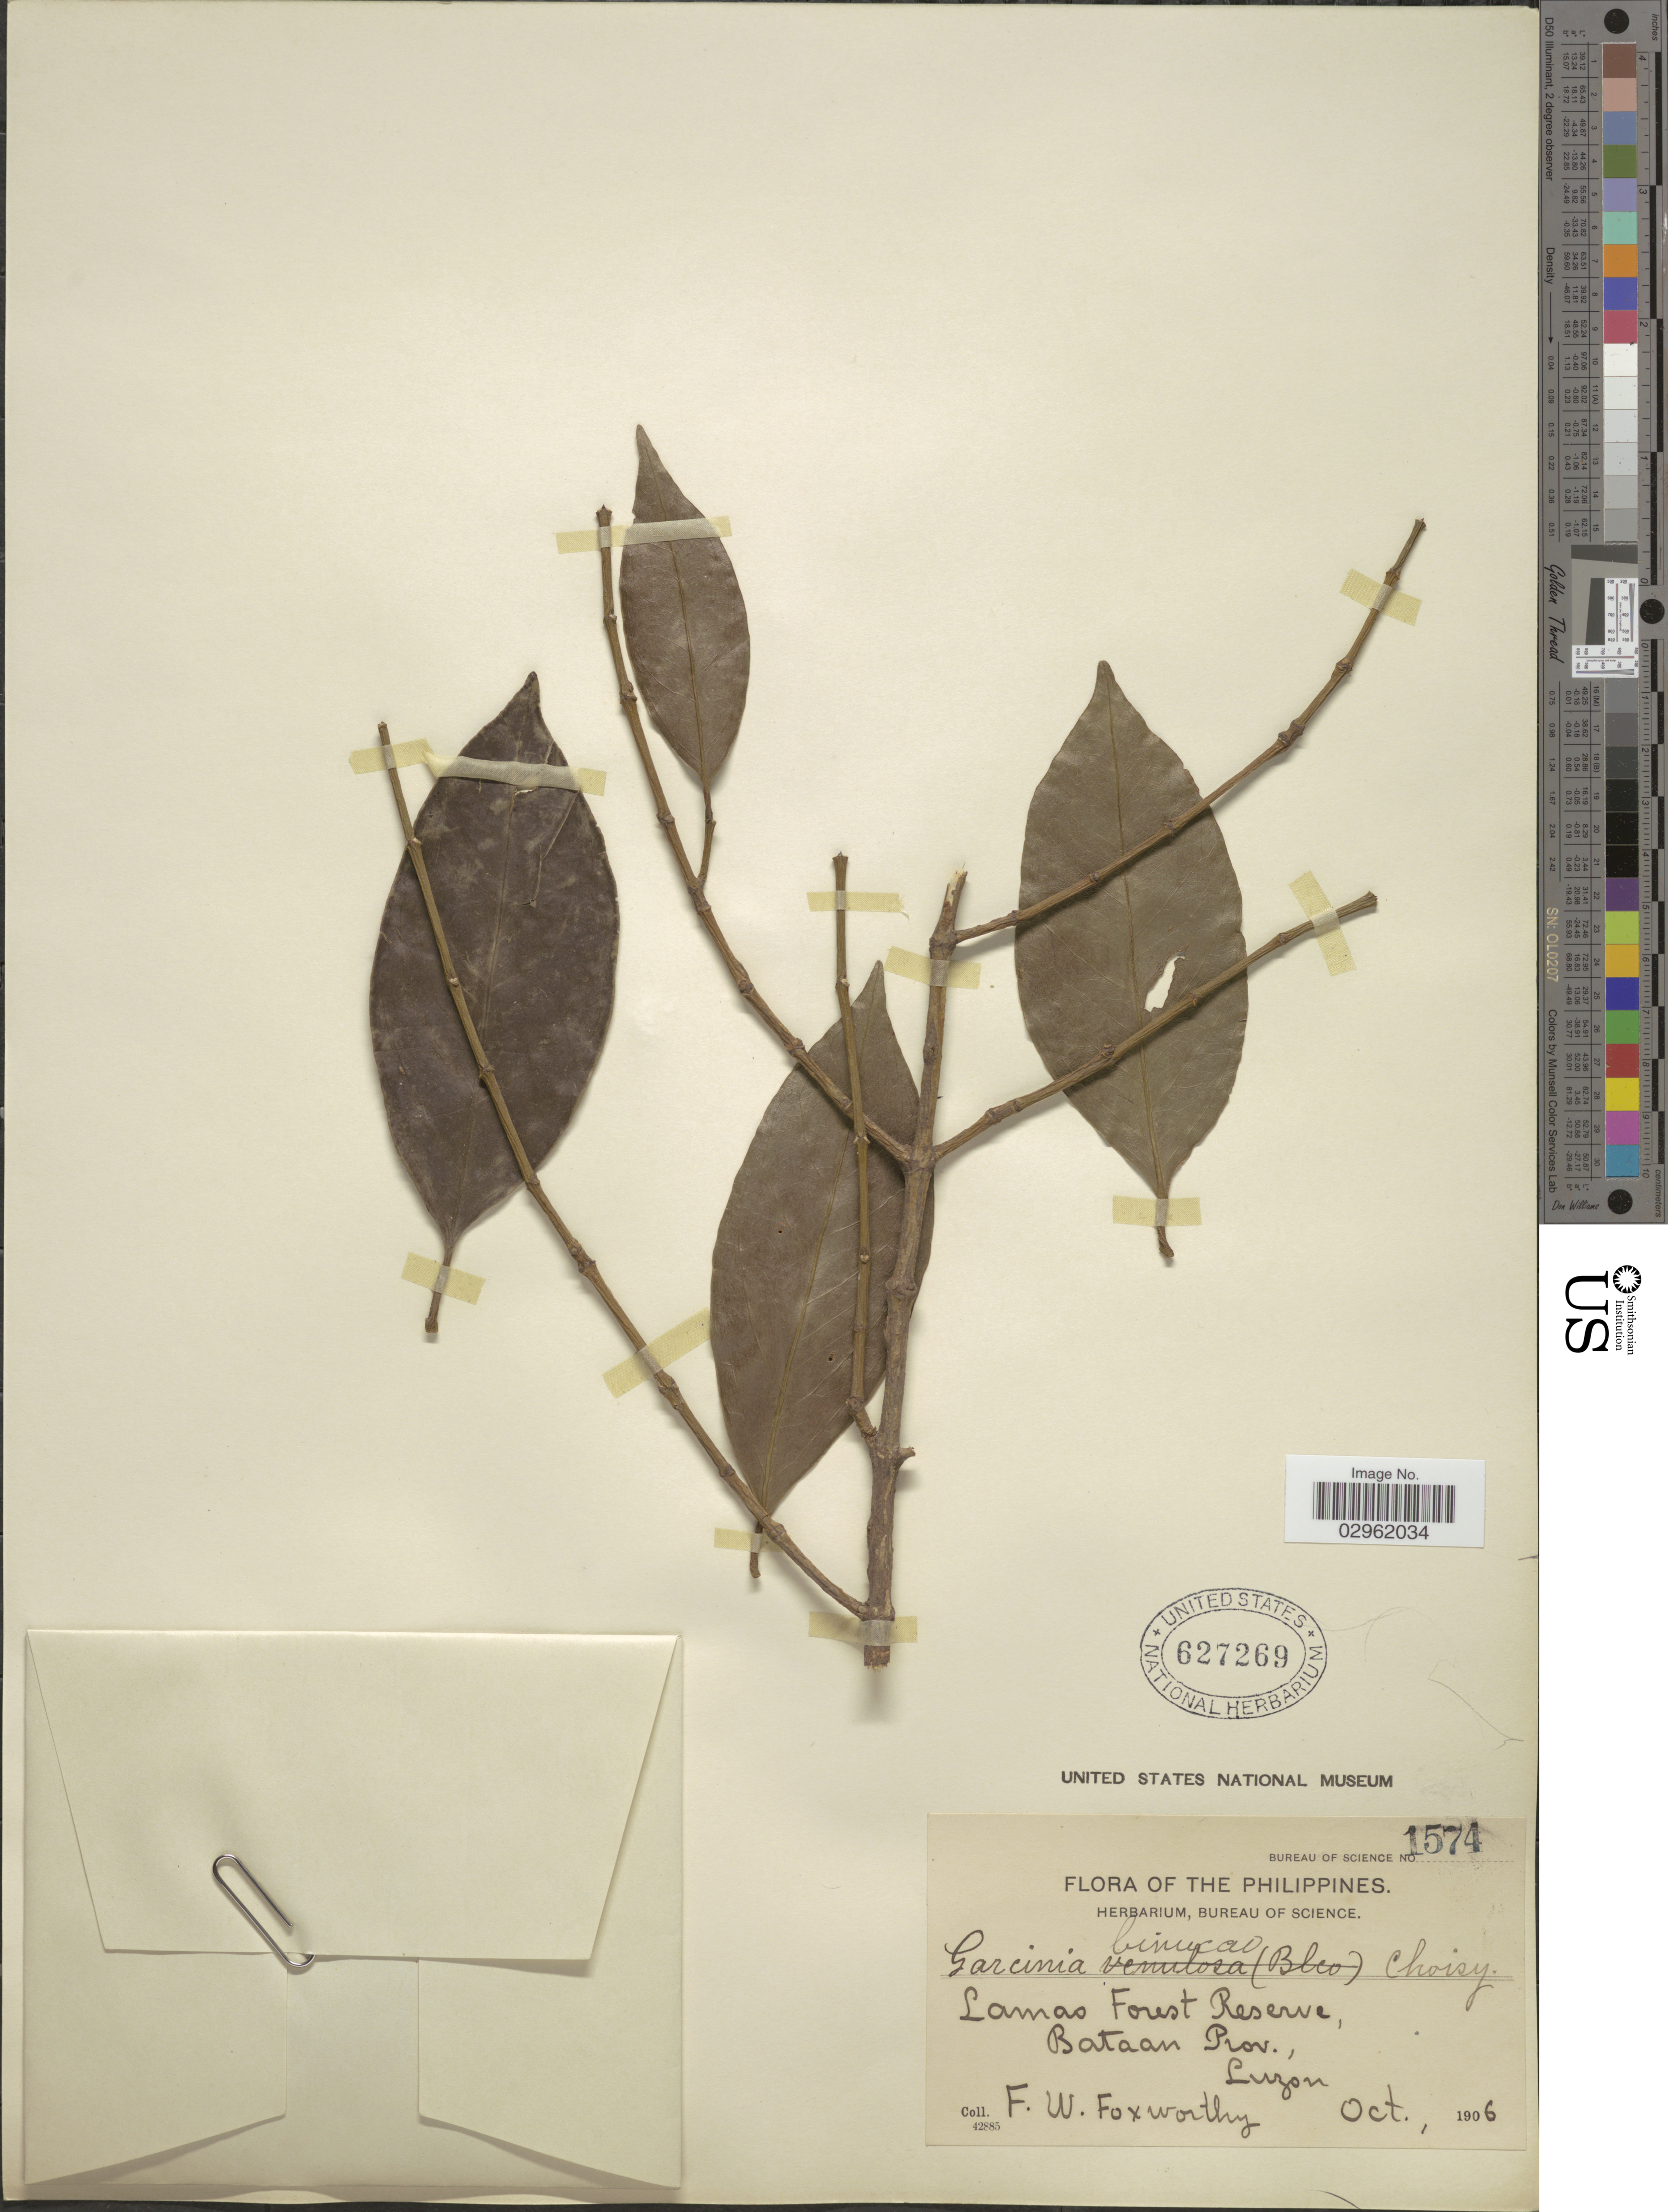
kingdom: Plantae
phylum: Tracheophyta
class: Magnoliopsida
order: Malpighiales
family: Clusiaceae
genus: Garcinia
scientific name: Garcinia binucao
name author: (Blanco) Choisy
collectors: F. W. Foxworthy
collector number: Bureau of Science 1574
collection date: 1906-10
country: Philippines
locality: Lamao Forest Reserve. Bataan Prov., Luzon.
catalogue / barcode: US 627269